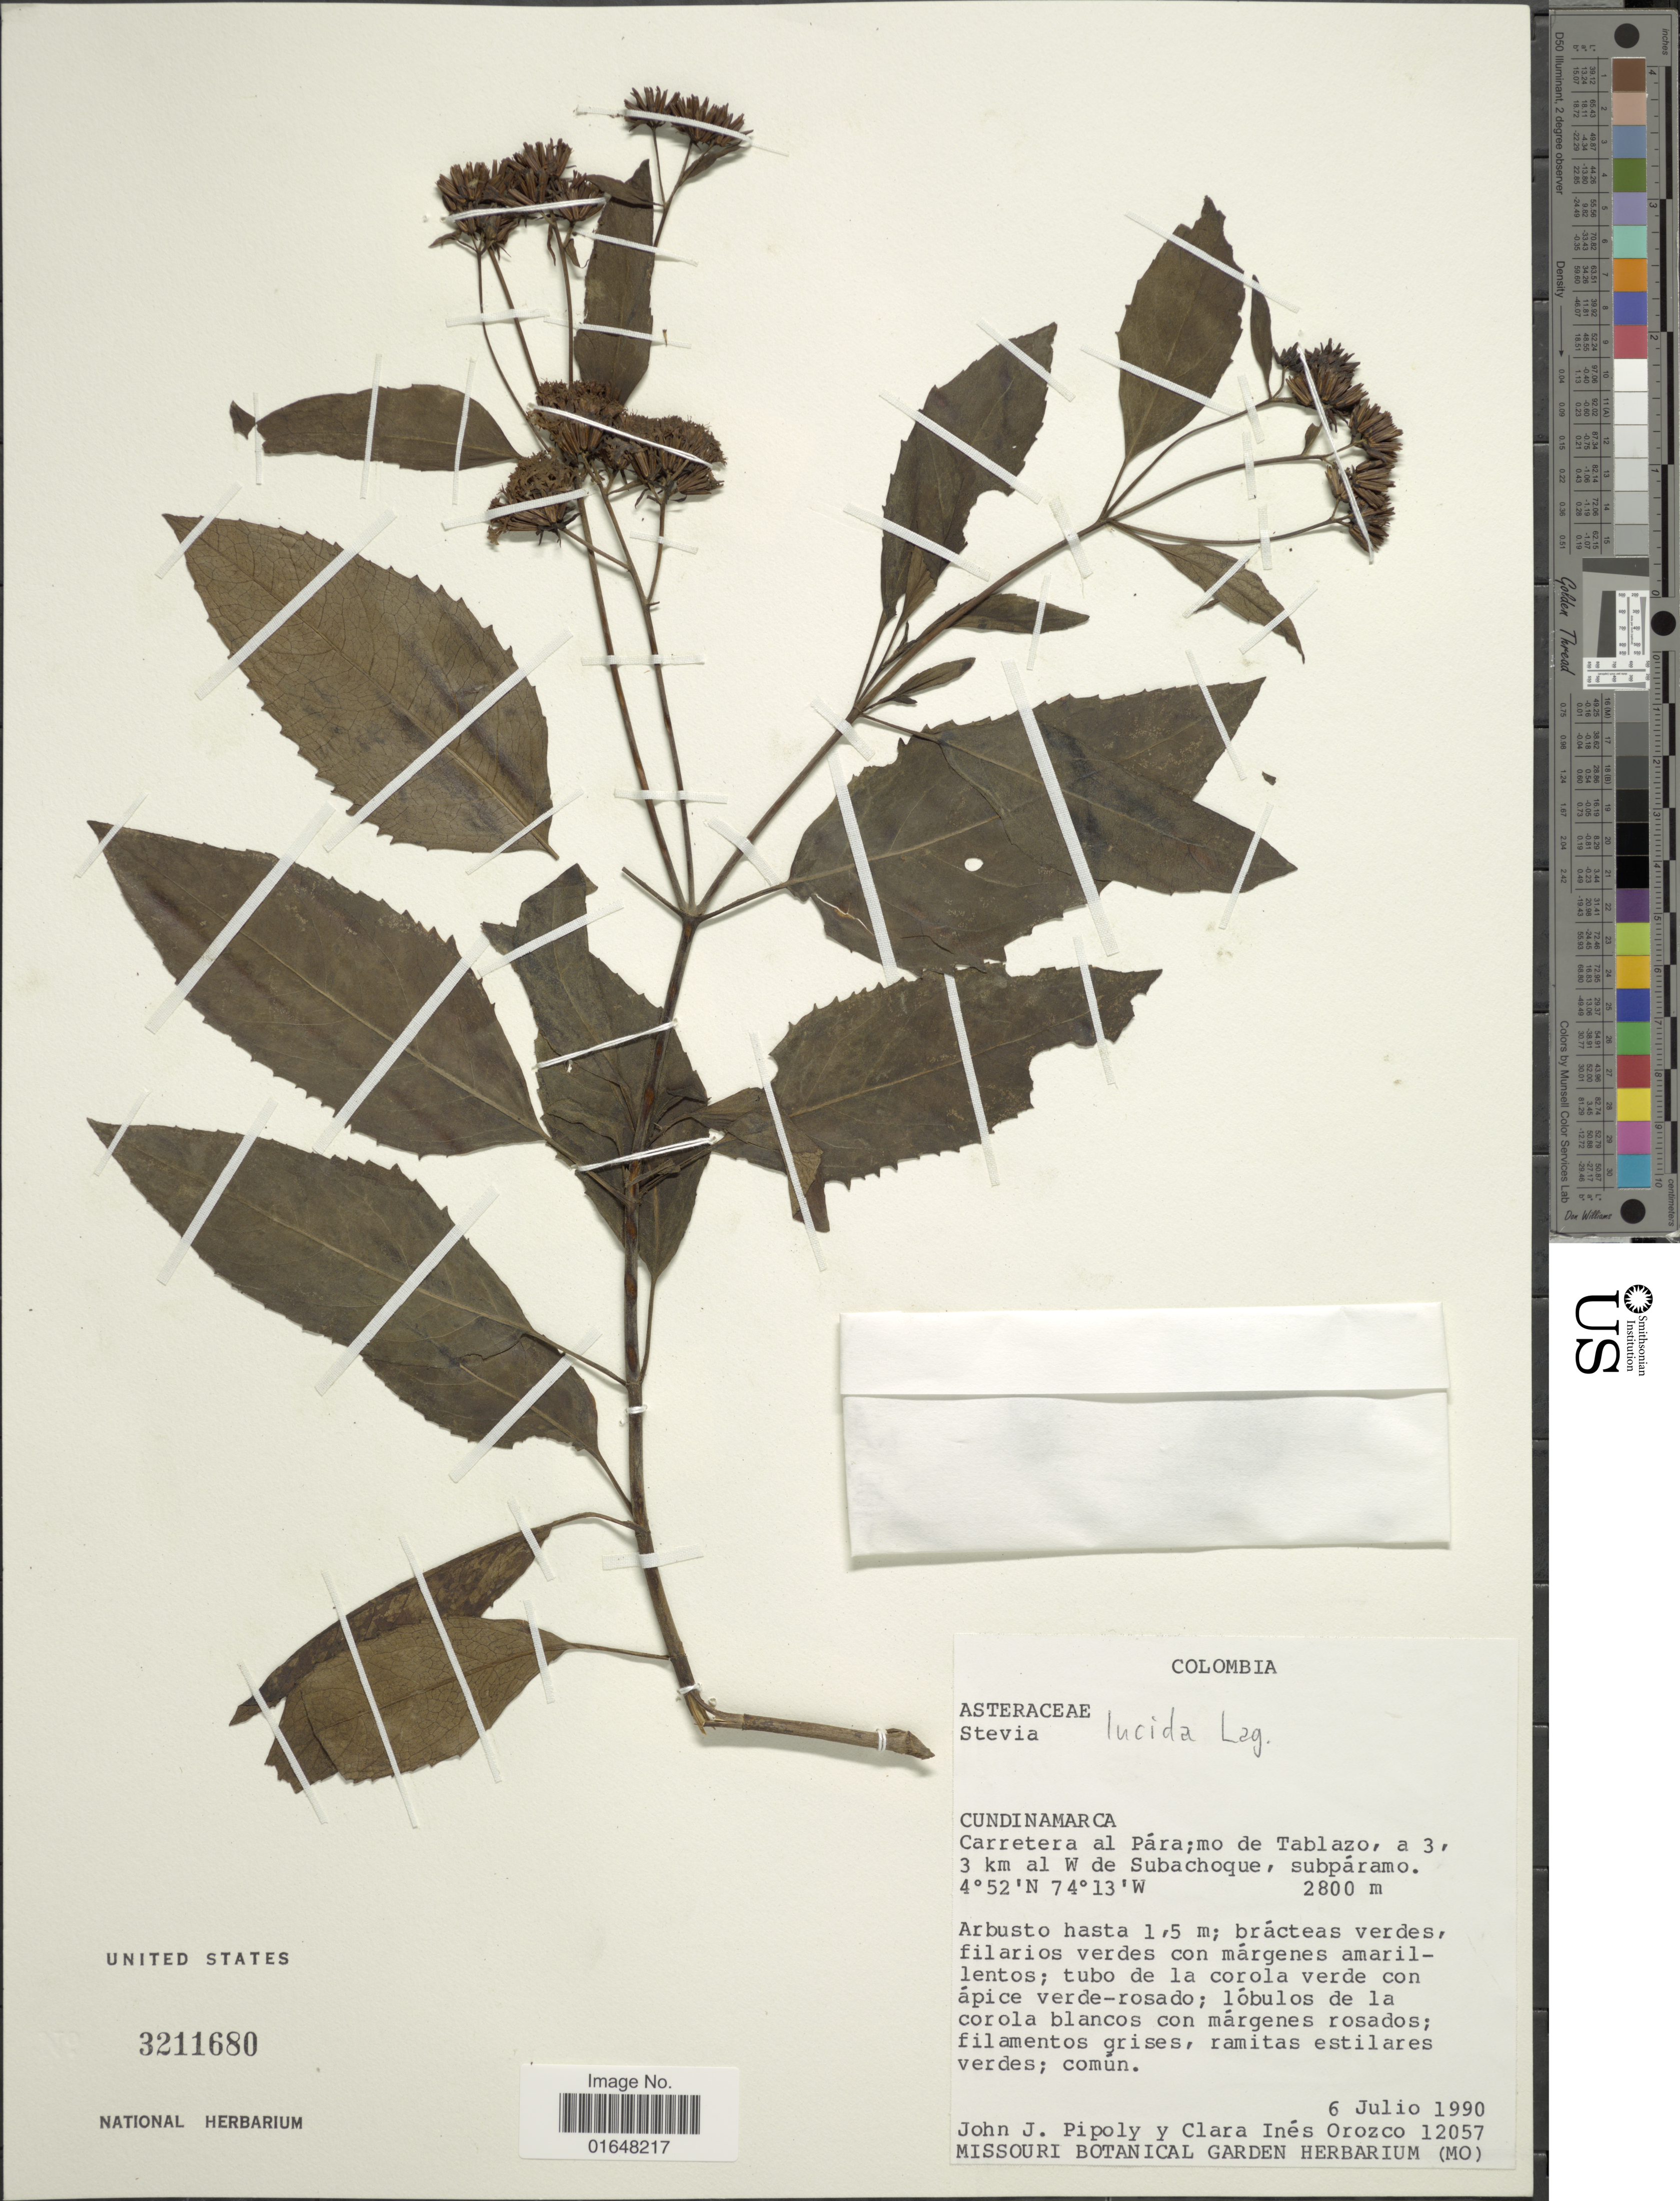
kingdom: Plantae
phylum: Tracheophyta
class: Magnoliopsida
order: Asterales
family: Asteraceae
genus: Stevia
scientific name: Stevia lucida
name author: Lag.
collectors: J. J. Pipoly & C. I. Orozco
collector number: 12057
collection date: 1990-07-06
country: Colombia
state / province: Cundinamarca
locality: Carretera al Paramo de Tablazo, a 3, 3 km al W de Subachoque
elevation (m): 2800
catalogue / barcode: US 3211680